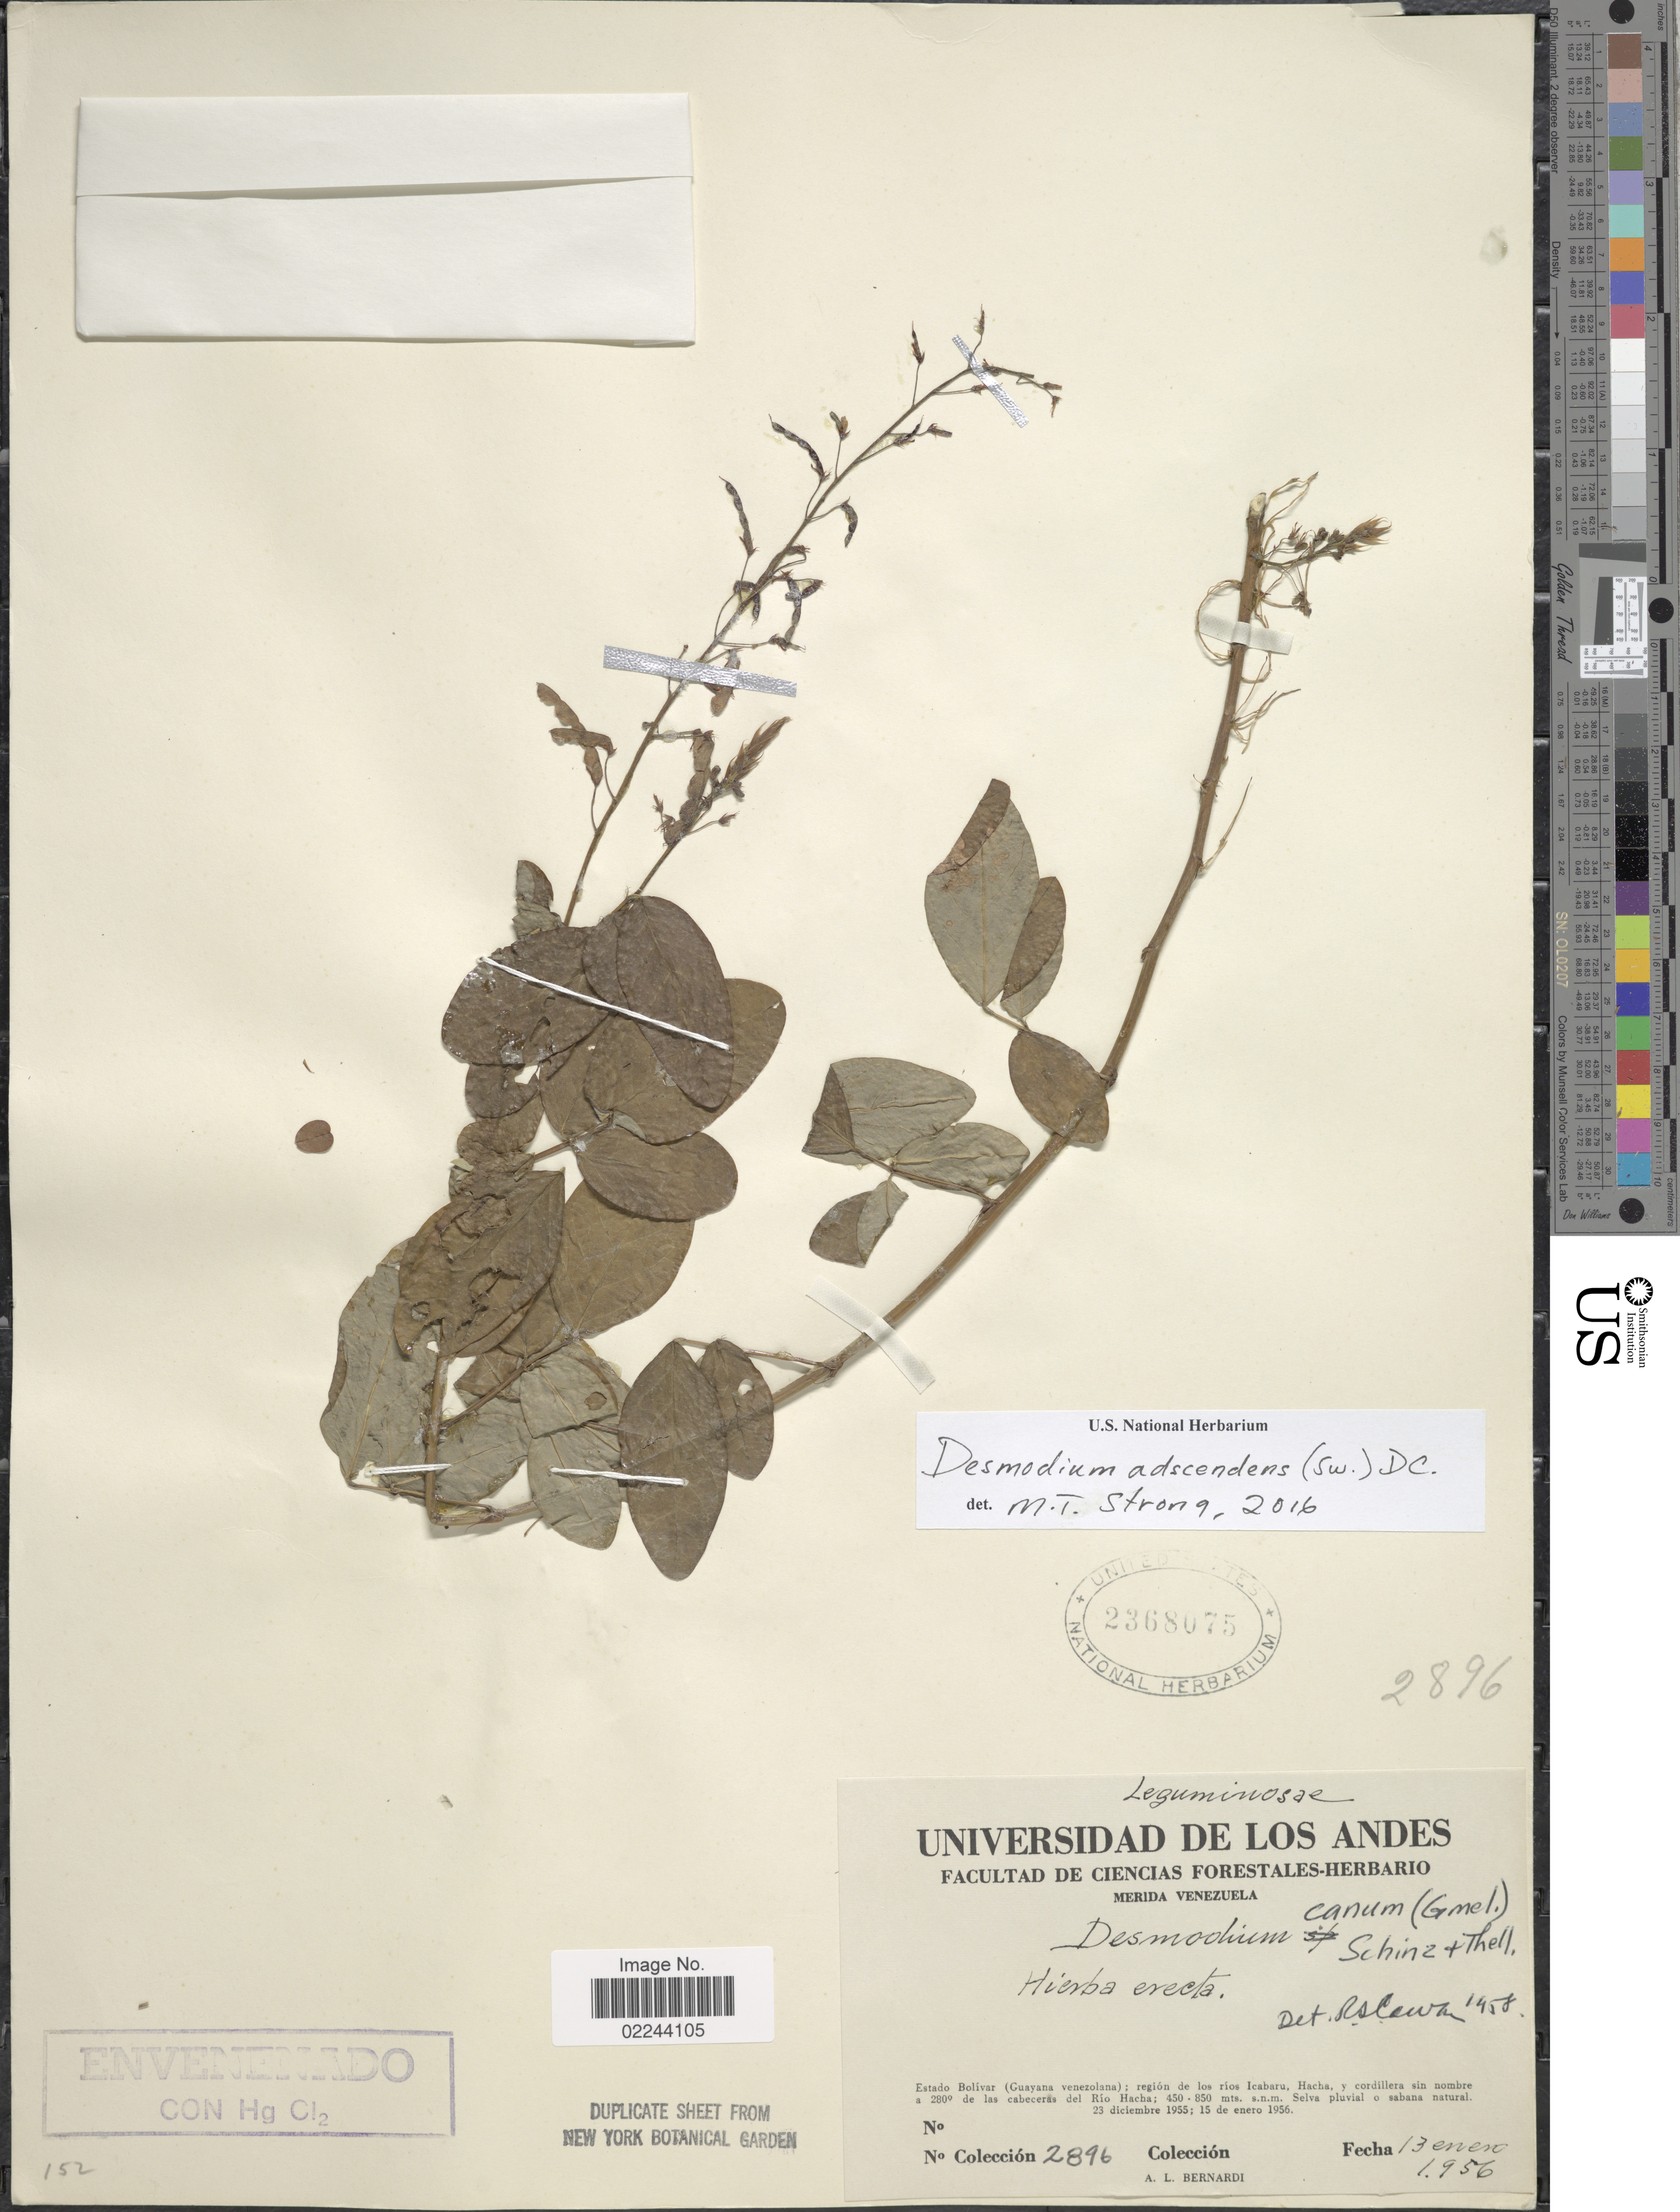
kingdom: Plantae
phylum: Tracheophyta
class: Magnoliopsida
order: Fabales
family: Fabaceae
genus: Grona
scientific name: Grona adscendens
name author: (Sw.) H. Ohashi & K. Ohashi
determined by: Strong, Mark T., (BOT), Smithsonian Institution - National Museum of Natural History (UNITED STATES)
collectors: A. L. Bernardi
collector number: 2896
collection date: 1956-01-13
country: Venezuela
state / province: Bolivar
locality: Estado Bolívar (Guayana venezolana); región de los ríos Icabaru, Hacha, y cordillera sin nombre a 280° de las cabeceras del Río Hacha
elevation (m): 450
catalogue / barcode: US 2368075